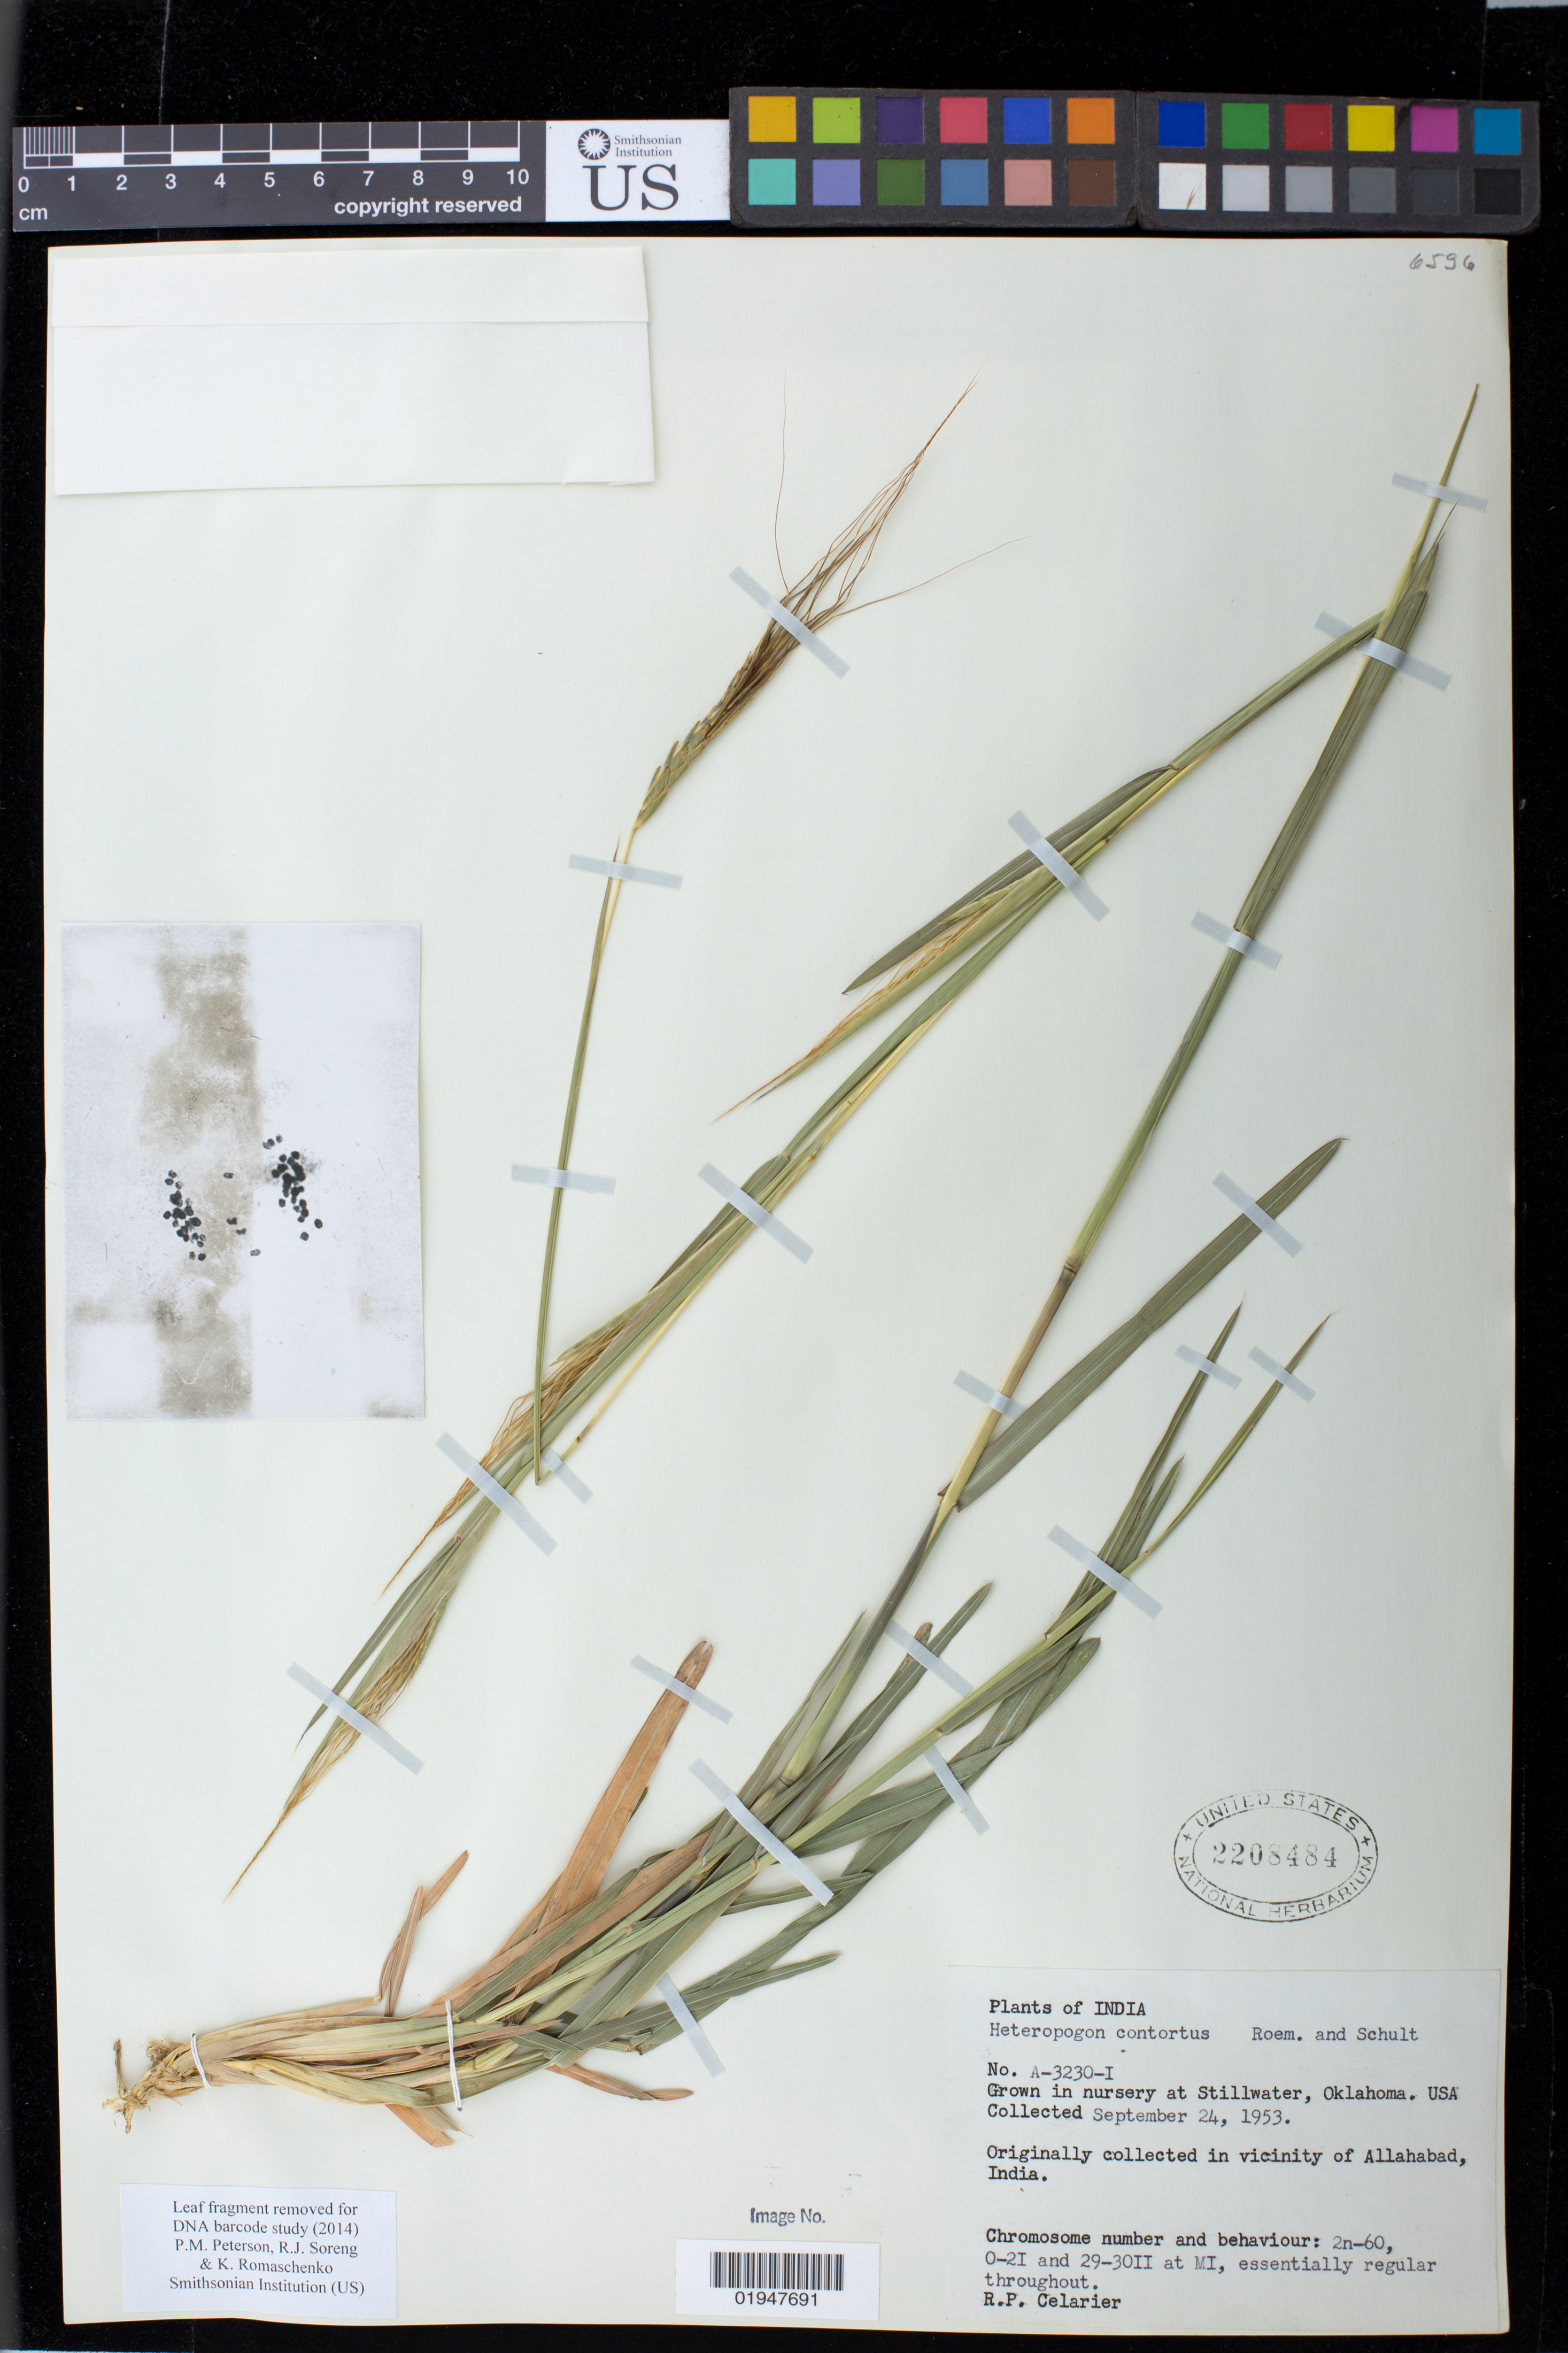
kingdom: Plantae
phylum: Tracheophyta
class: Liliopsida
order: Poales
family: Poaceae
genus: Heteropogon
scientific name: Heteropogon contortus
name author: (L.) P. Beauv. ex Roem. & Schult.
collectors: R. Celarier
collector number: A-3230-I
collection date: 1953-09-24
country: India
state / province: Uttar Pradesh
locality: Grown in nursery at Stillwater, Oklahoma, USA.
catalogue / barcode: US 2208484